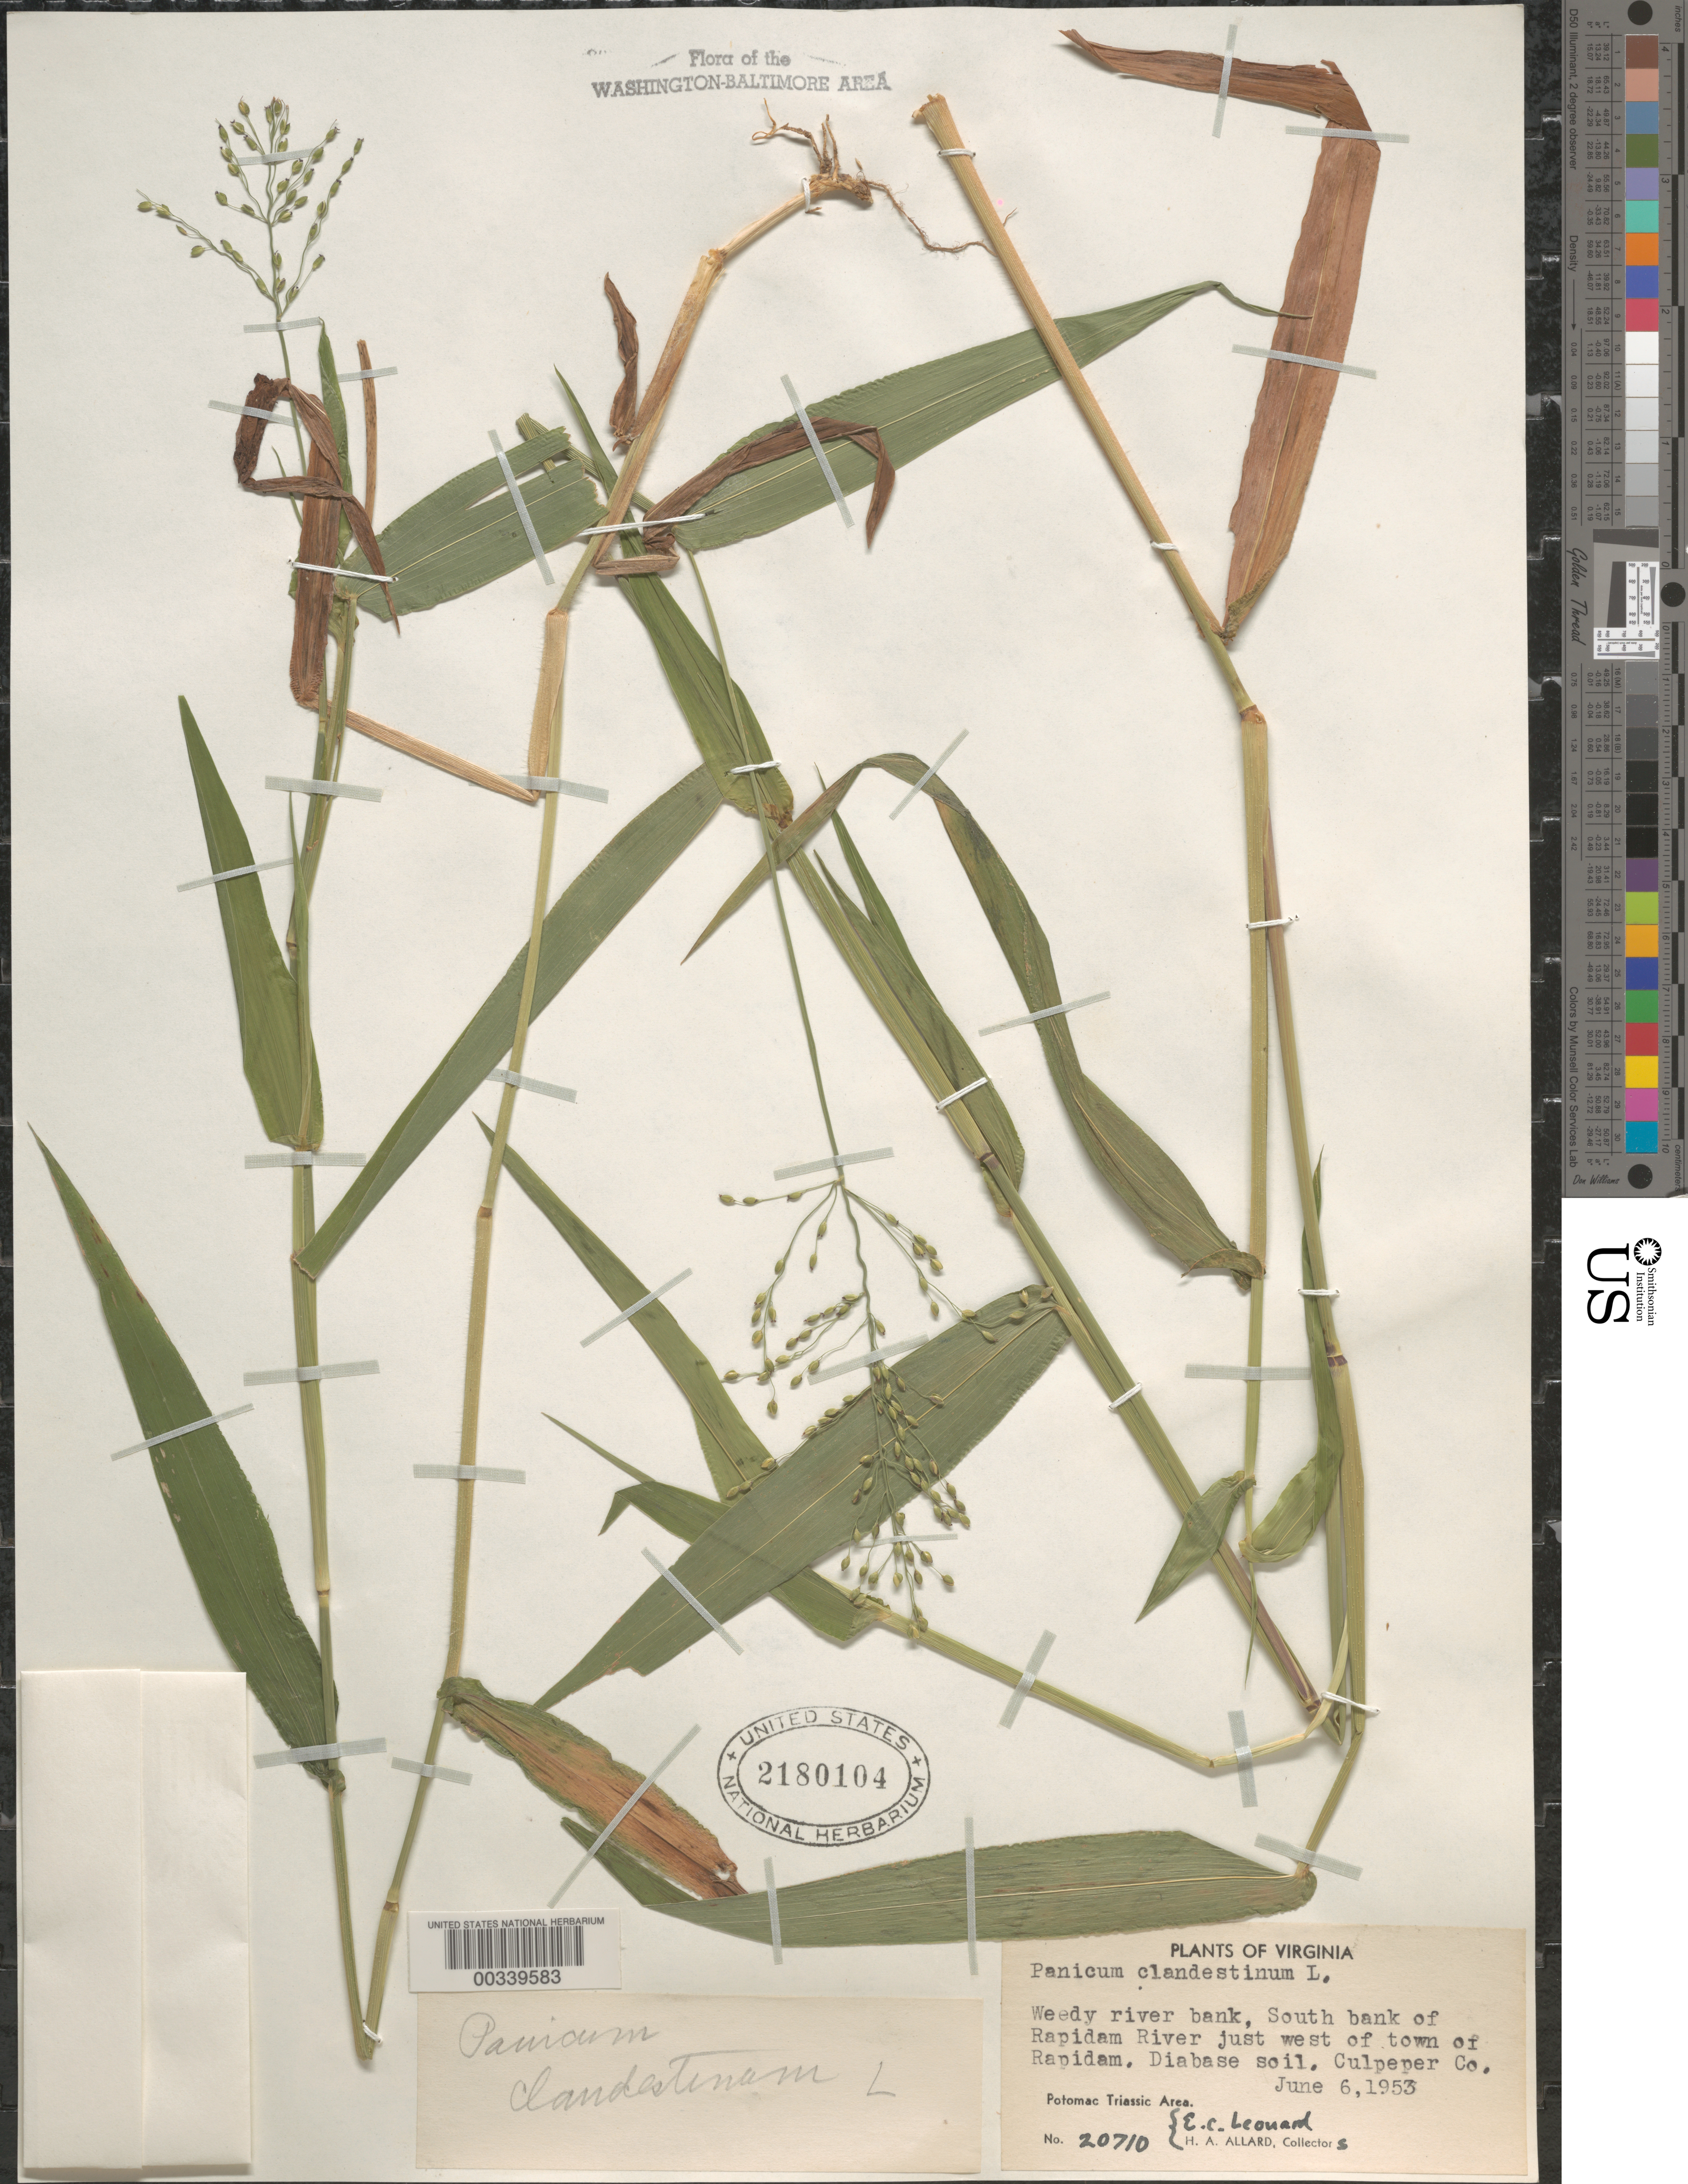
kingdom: Plantae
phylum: Tracheophyta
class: Liliopsida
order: Poales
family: Poaceae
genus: Dichanthelium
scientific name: Dichanthelium clandestinum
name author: (L.) Gould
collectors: H. A. Allard & E. C. Leonard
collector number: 20710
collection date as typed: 06 Jun 1953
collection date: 1953-06-06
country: United States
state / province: Virginia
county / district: Culpeper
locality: W of Rapidam Bull Run Mts.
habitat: Weedy river bank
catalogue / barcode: US 2180104